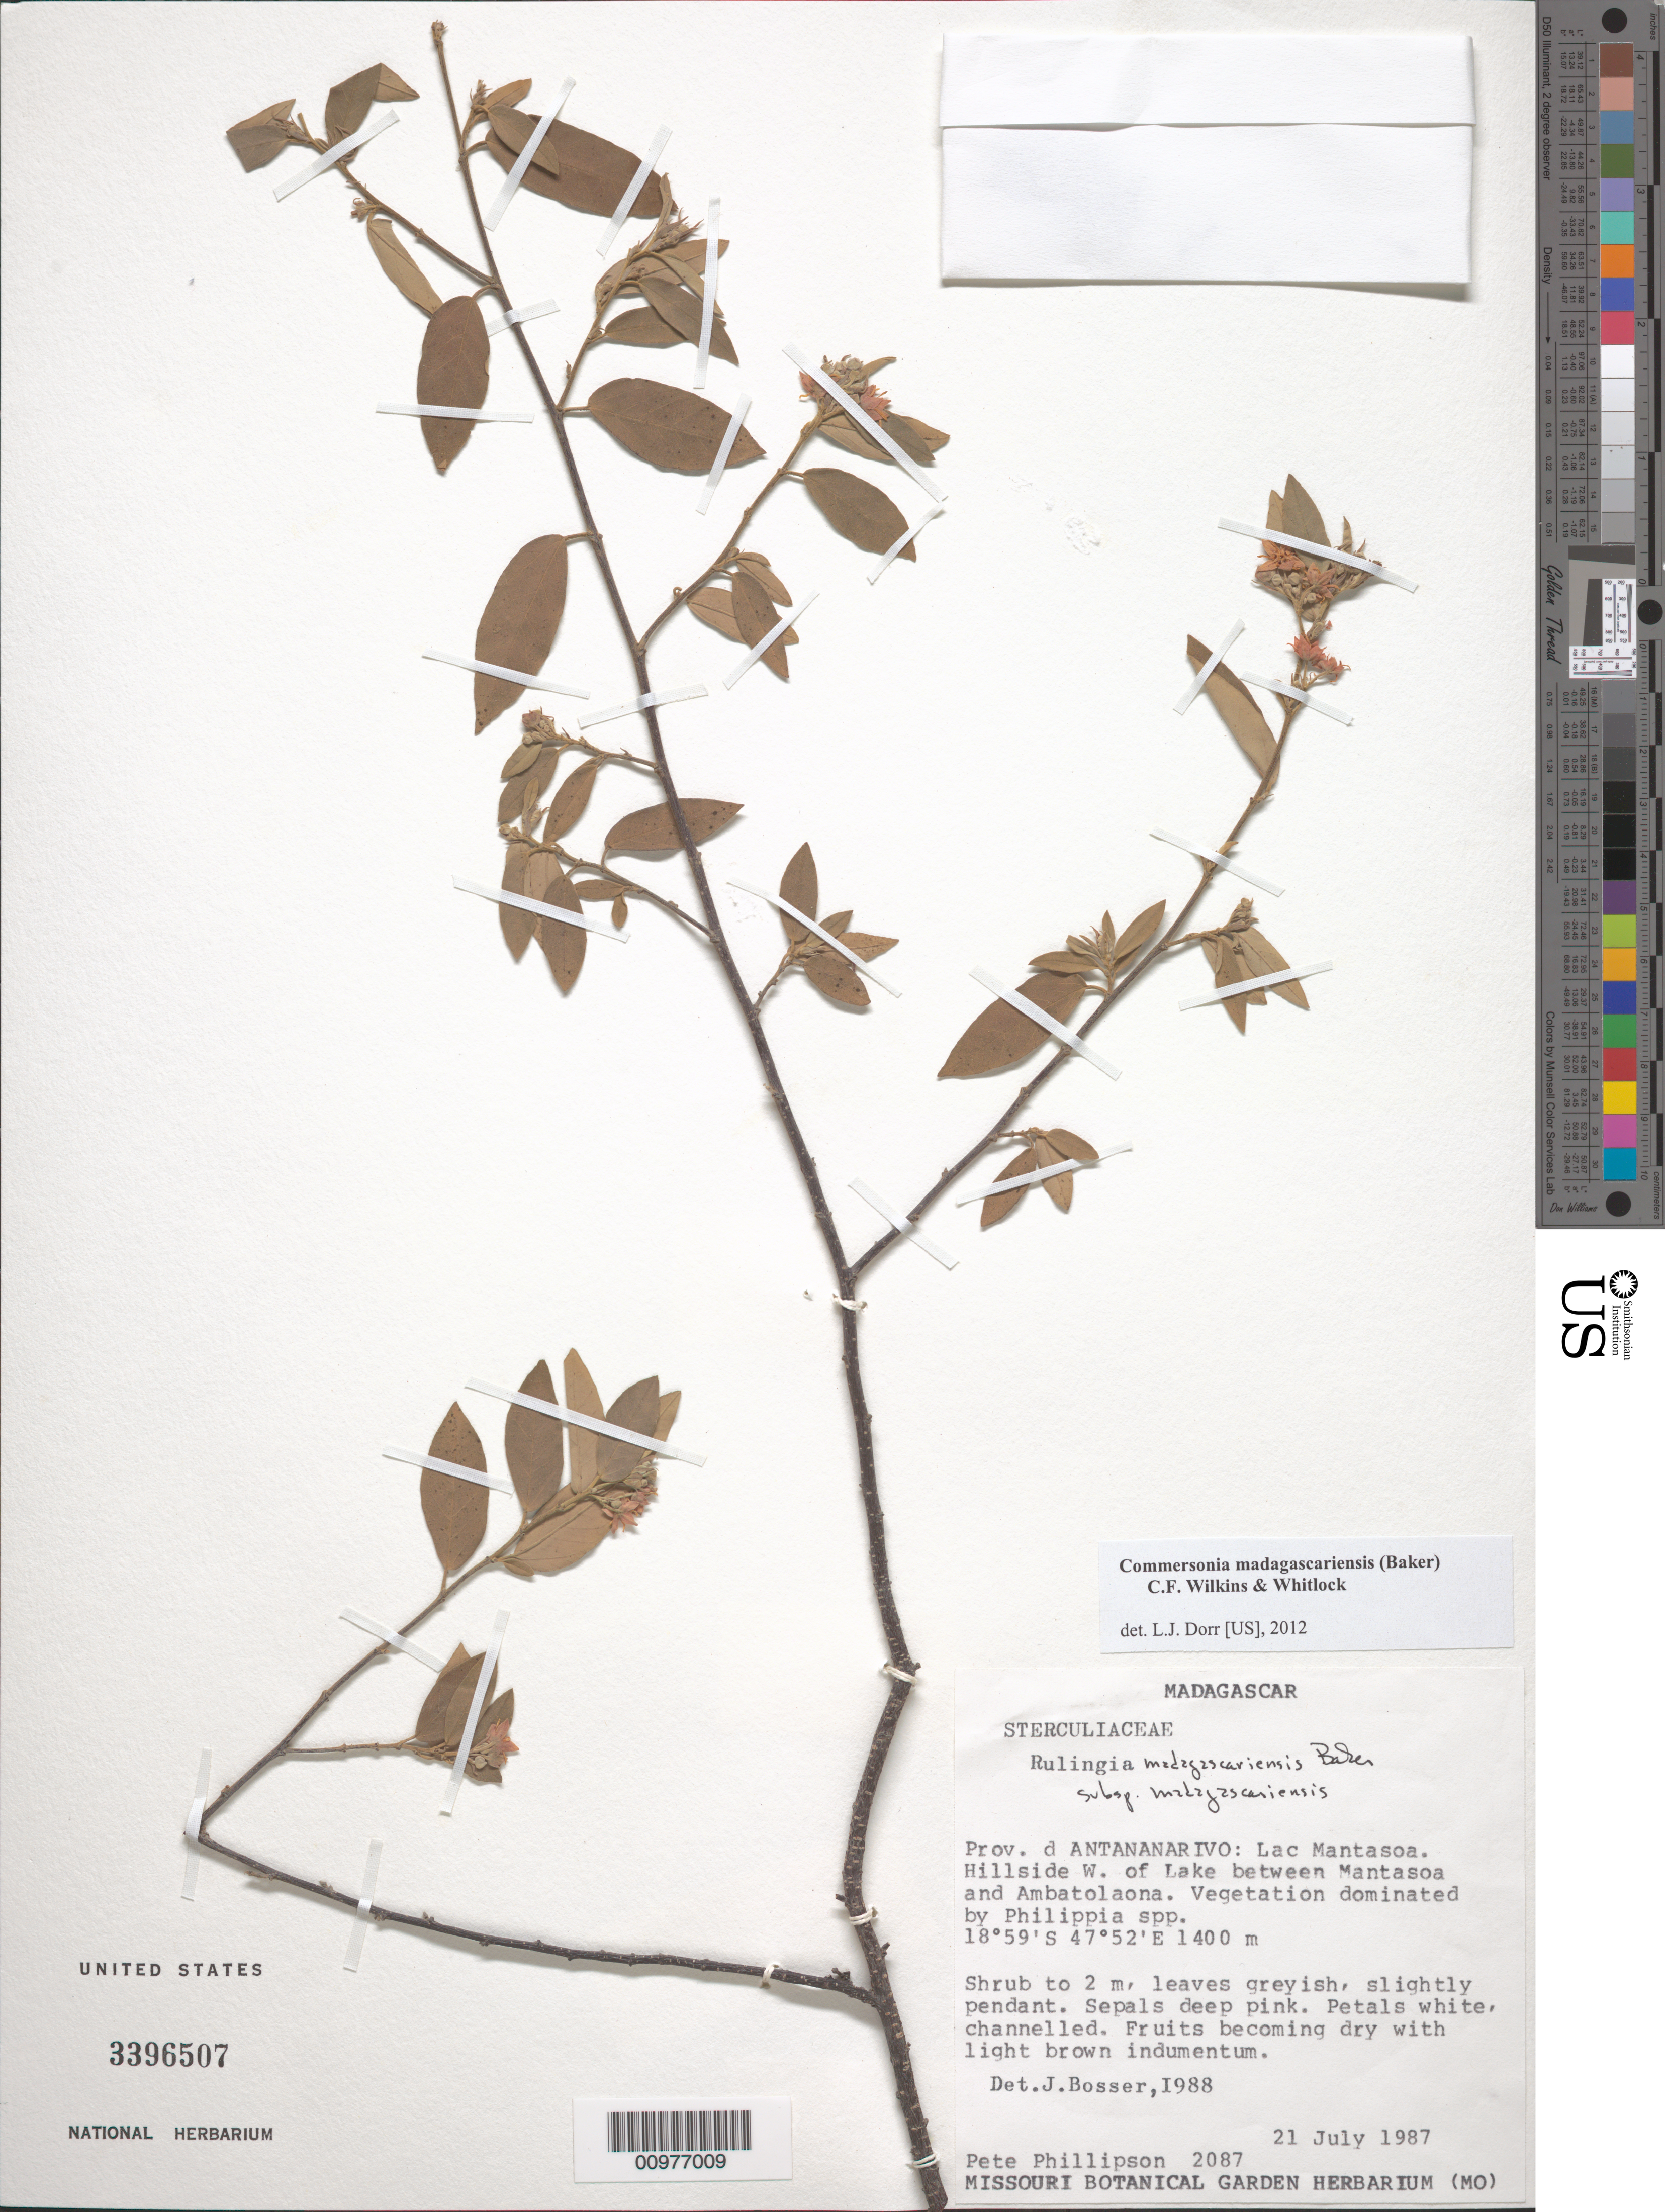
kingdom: Plantae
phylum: Tracheophyta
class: Magnoliopsida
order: Malvales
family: Malvaceae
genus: Commersonia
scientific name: Commersonia madagascariensis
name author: (Baker) C.F. Wilkins & Whitlock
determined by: Dorr, L. J., (BOT), Smithsonian Institution - National Museum of Natural History (UNITED STATES)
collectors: P. B. Phillipson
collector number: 2087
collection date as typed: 21 July 1987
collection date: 1987-07-21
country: Madagascar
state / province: Analamanga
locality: Lac Mantasoa. Hillside W of Lake between Mantasoa and Ambatolaona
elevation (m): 1400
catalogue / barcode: US 3396507